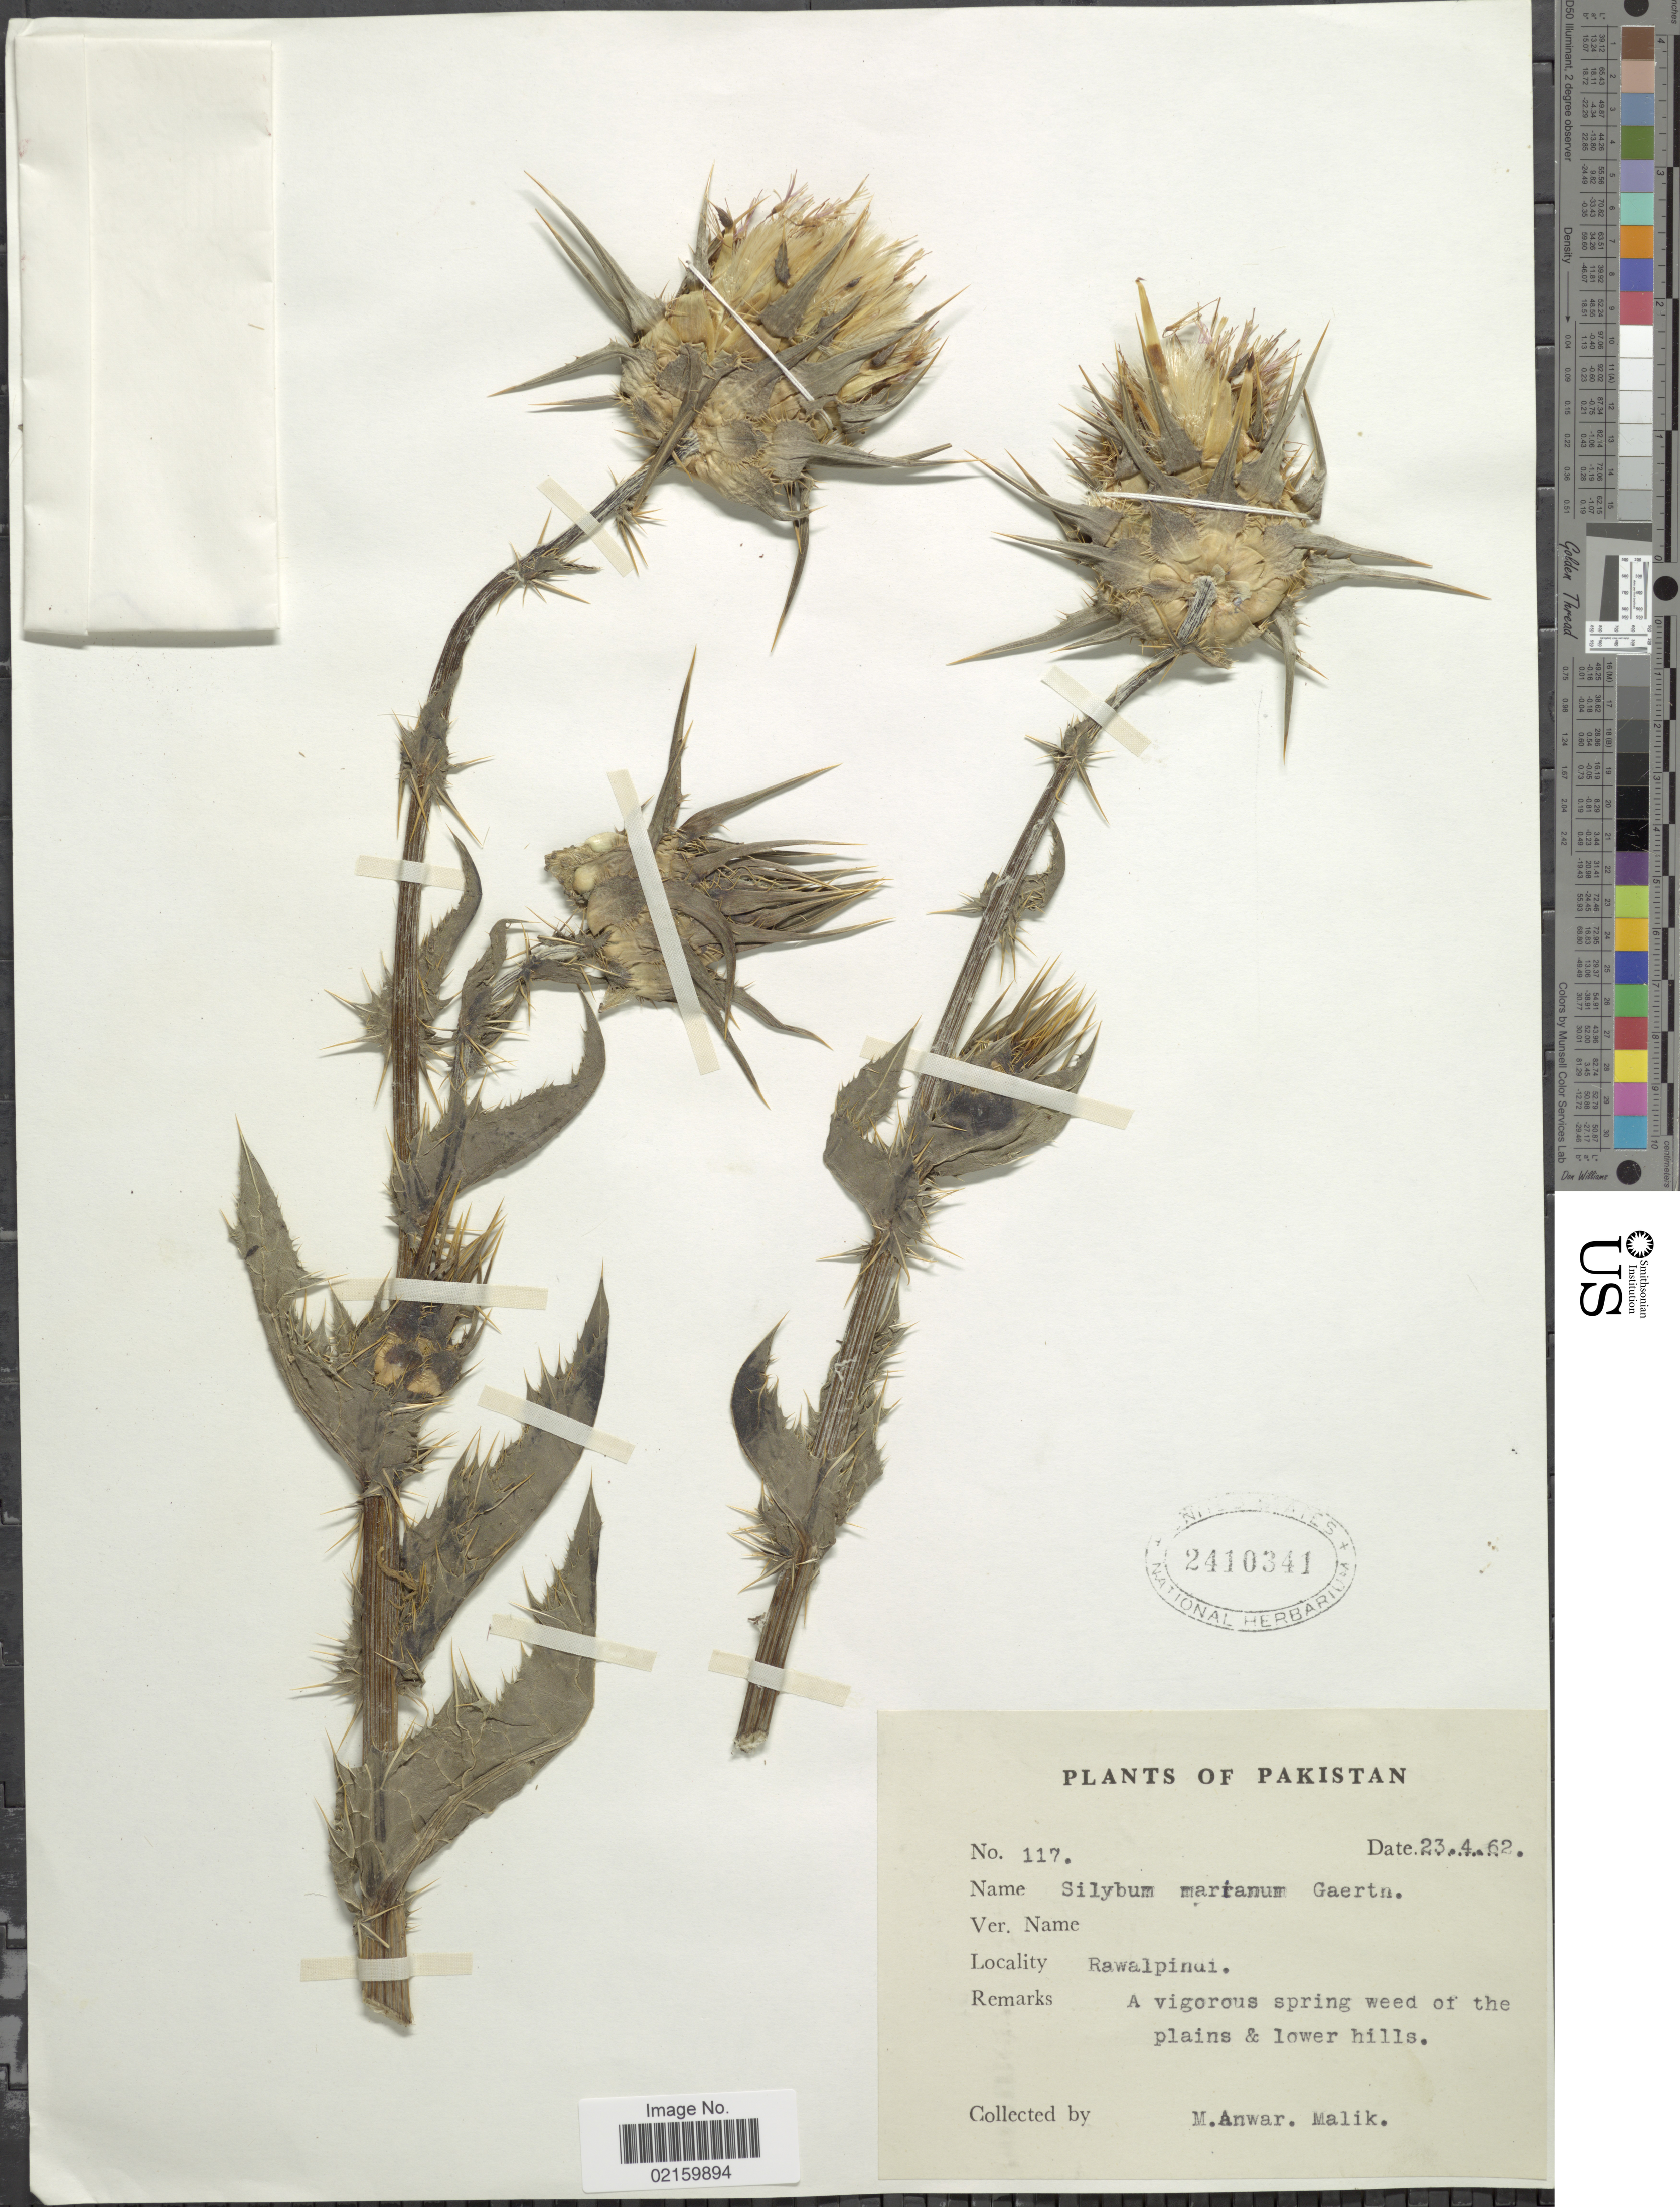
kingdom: Plantae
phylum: Tracheophyta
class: Magnoliopsida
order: Asterales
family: Asteraceae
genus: Silybum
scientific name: Silybum marianum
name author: (L.) Gaertn.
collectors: M. Anwar & Malik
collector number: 117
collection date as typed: Transcribed d/m/y: 23/4/62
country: Pakistan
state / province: Punjab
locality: Rawalpindi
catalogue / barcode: US 2410341